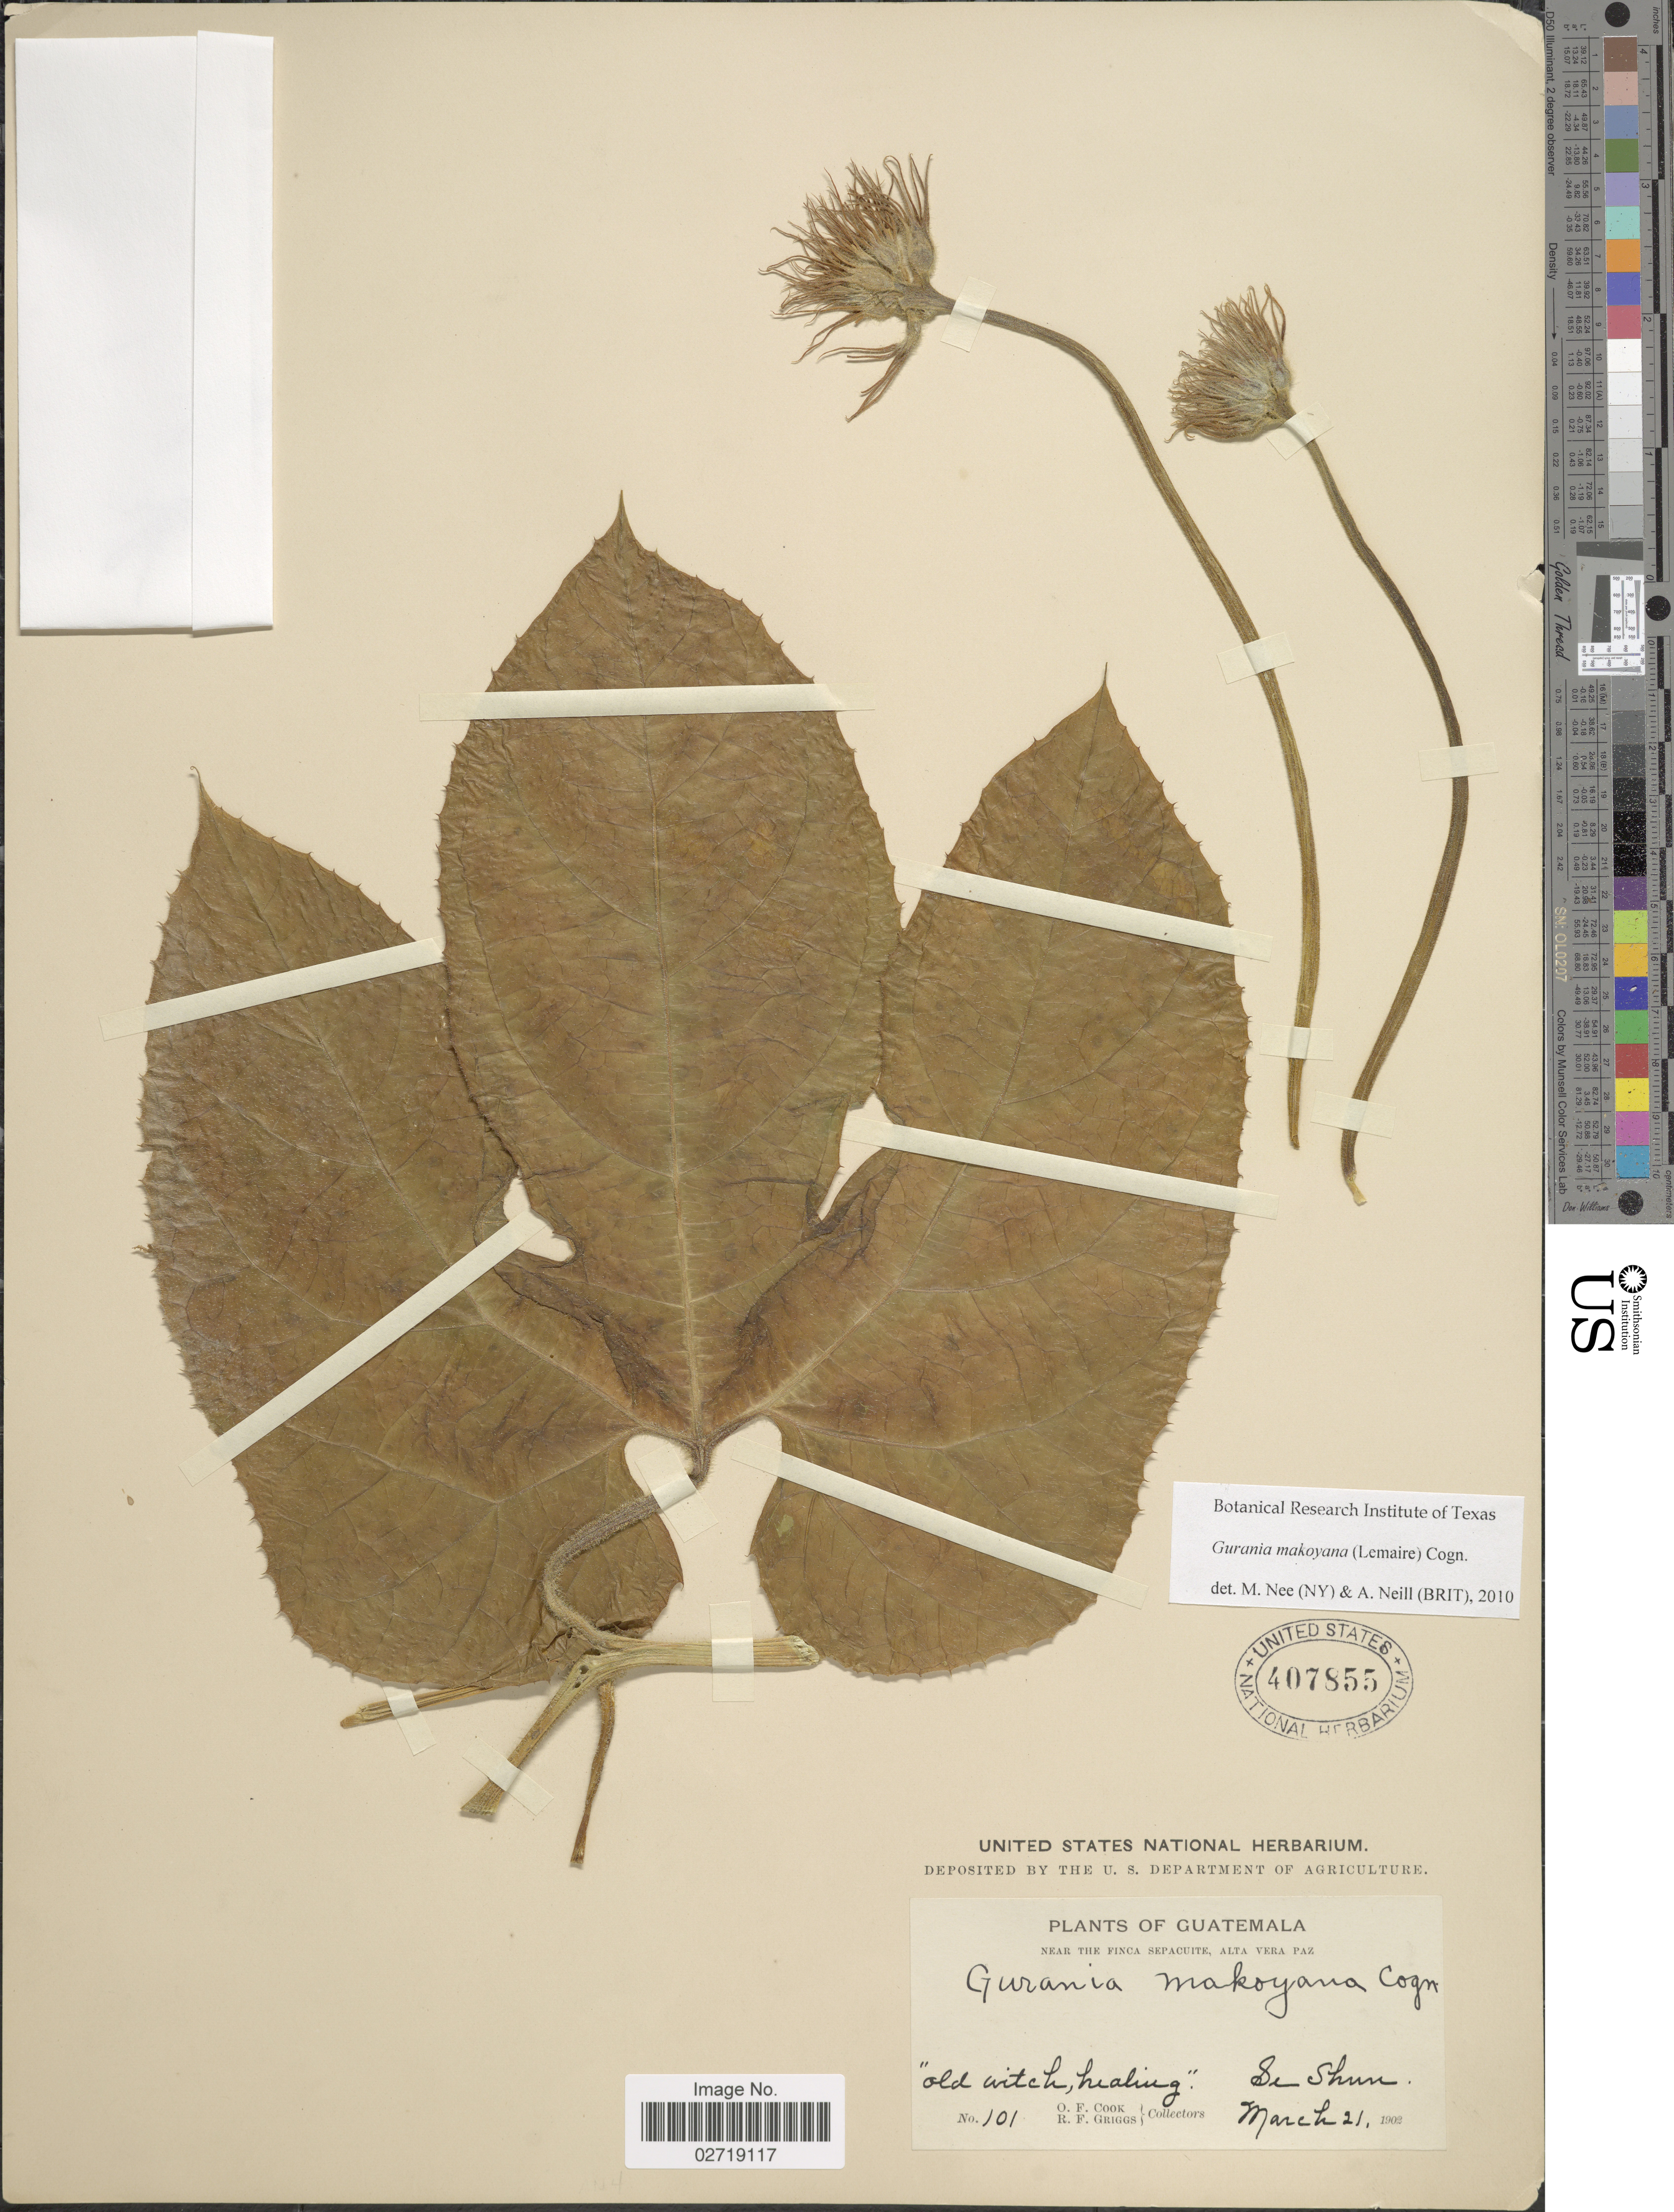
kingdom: Plantae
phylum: Tracheophyta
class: Magnoliopsida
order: Cucurbitales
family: Cucurbitaceae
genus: Gurania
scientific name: Gurania makoyana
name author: (Lem.) Cogn.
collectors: O. F. Cook & R. F. Griggs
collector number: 101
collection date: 1902-03-21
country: Guatemala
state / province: Alta Verapaz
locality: Near the Finca Sepacuite. Se Shun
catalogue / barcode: US 407855